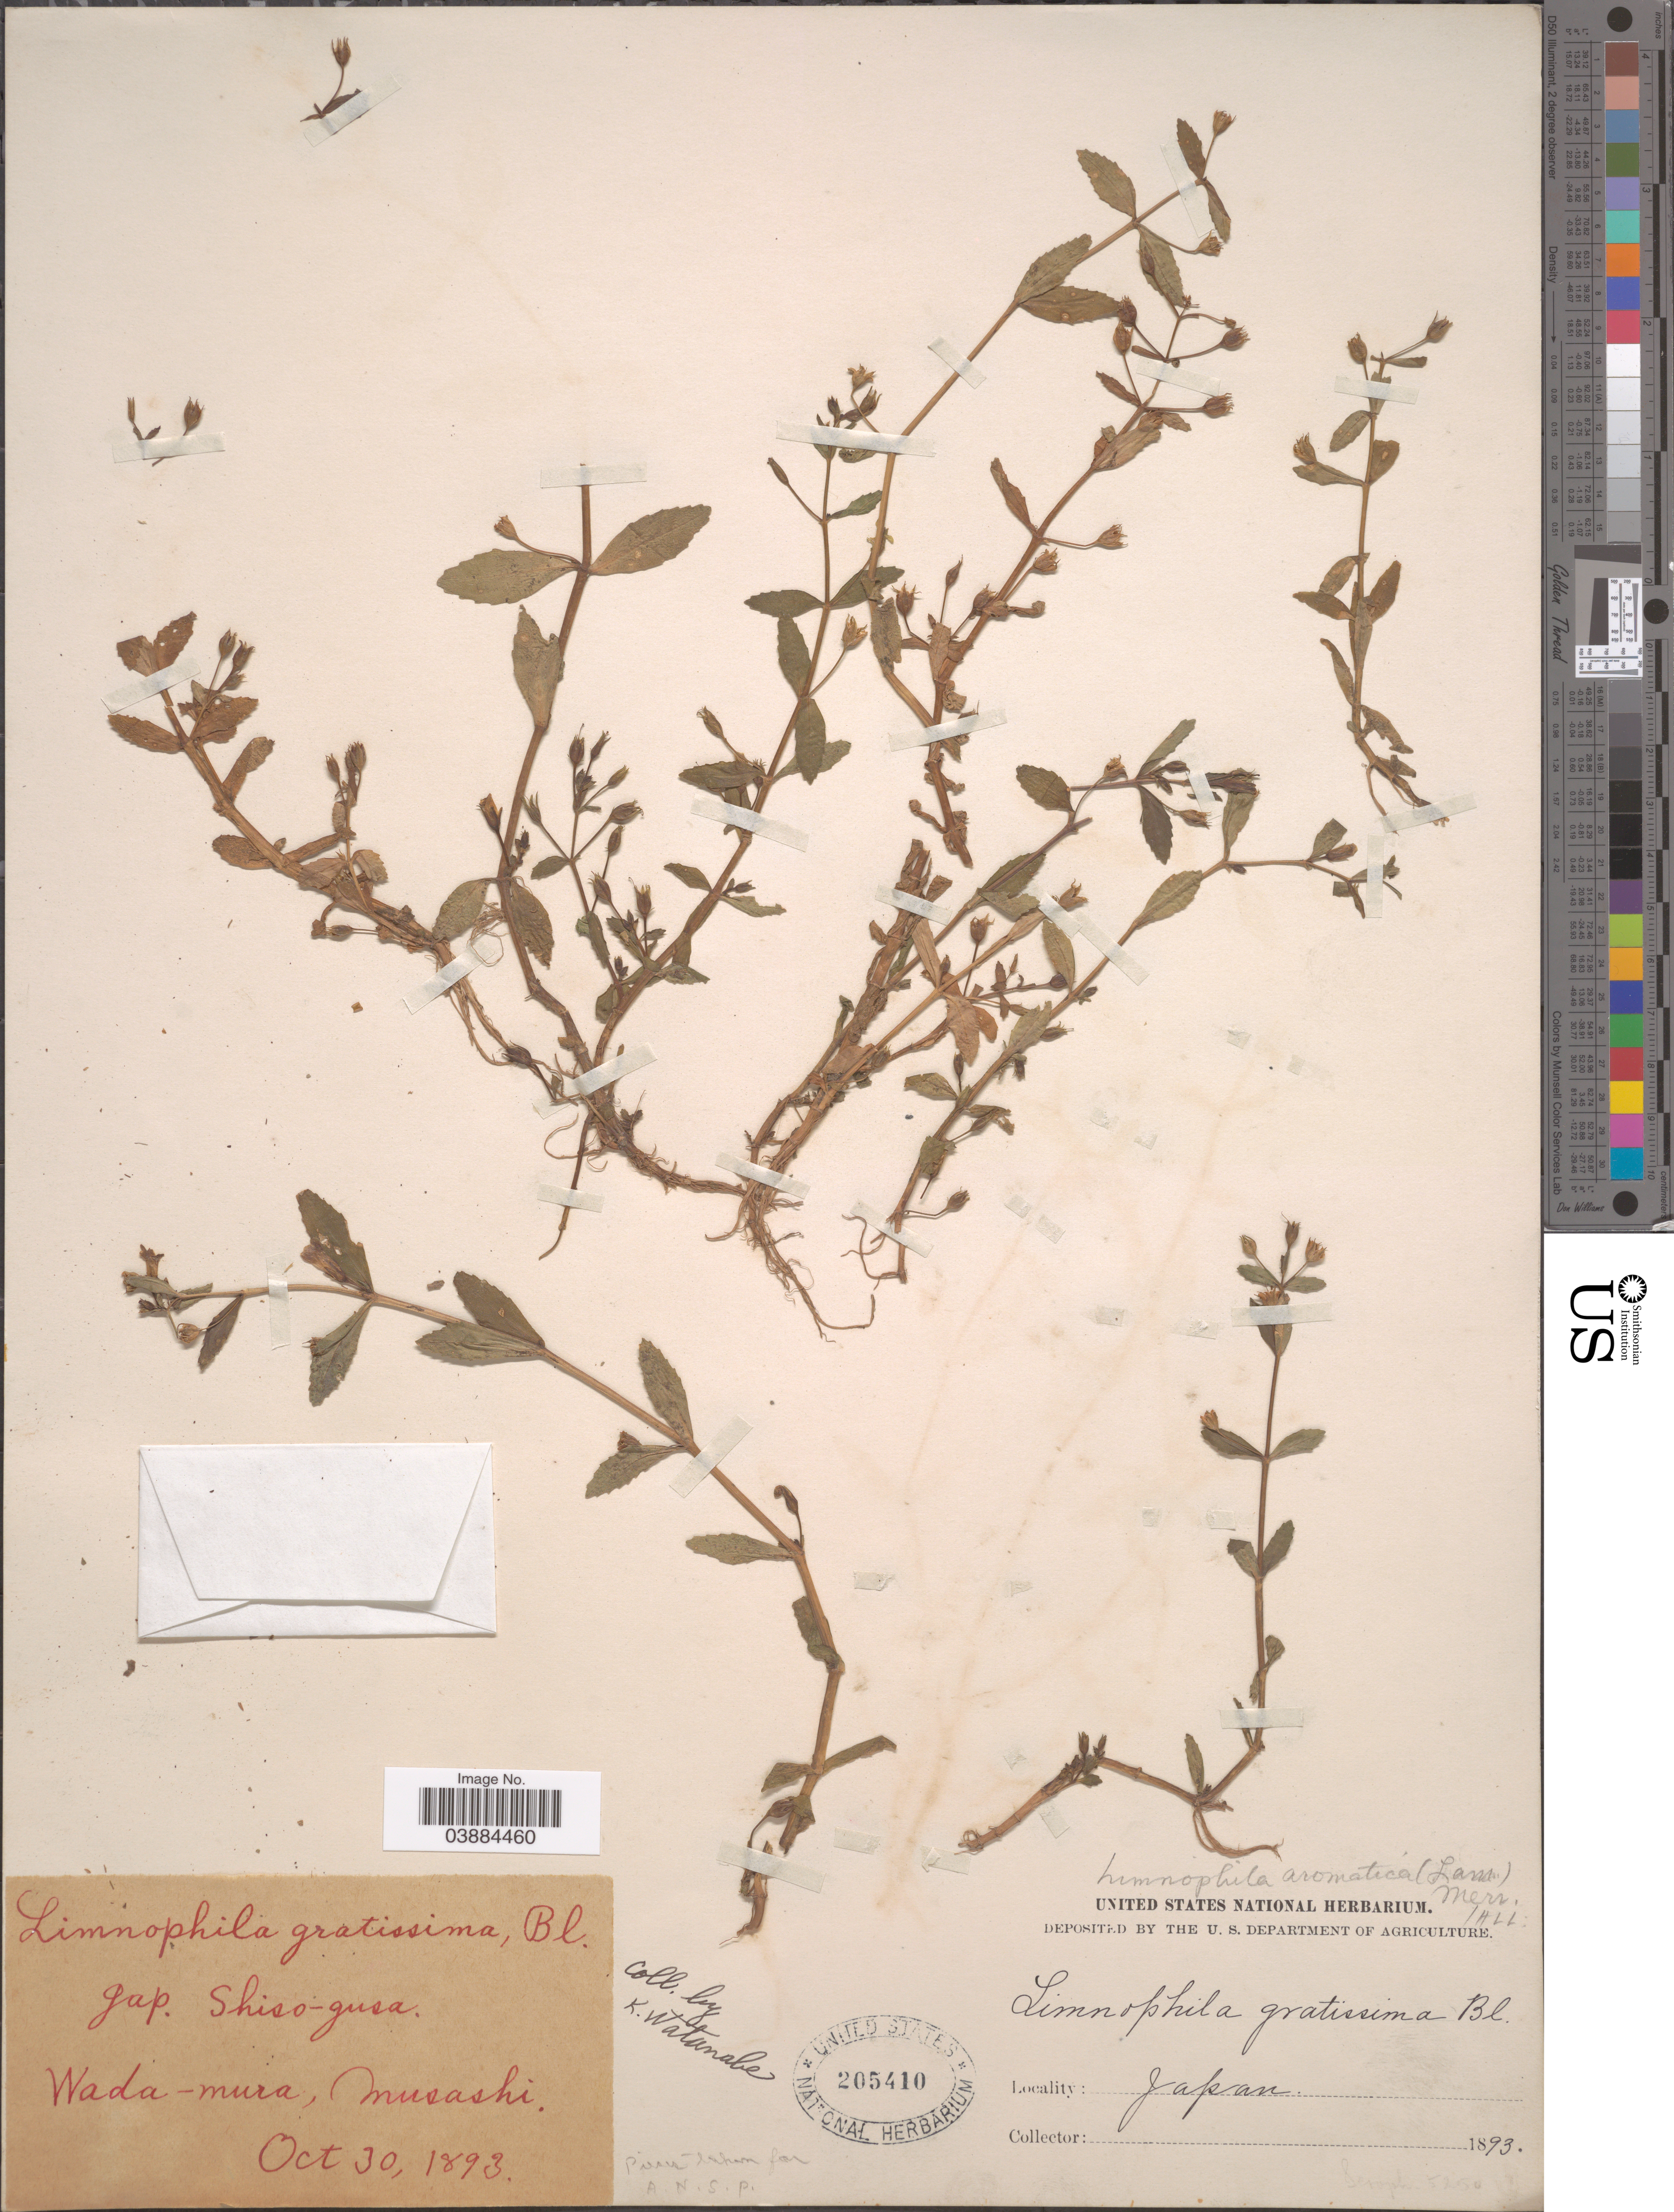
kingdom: Plantae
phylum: Tracheophyta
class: Magnoliopsida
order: Lamiales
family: Plantaginaceae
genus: Limnophila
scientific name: Limnophila aromatica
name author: (Lam.) Merr.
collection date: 1893-10-30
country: Japan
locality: Wada-mura, Musashi.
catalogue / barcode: US 205410